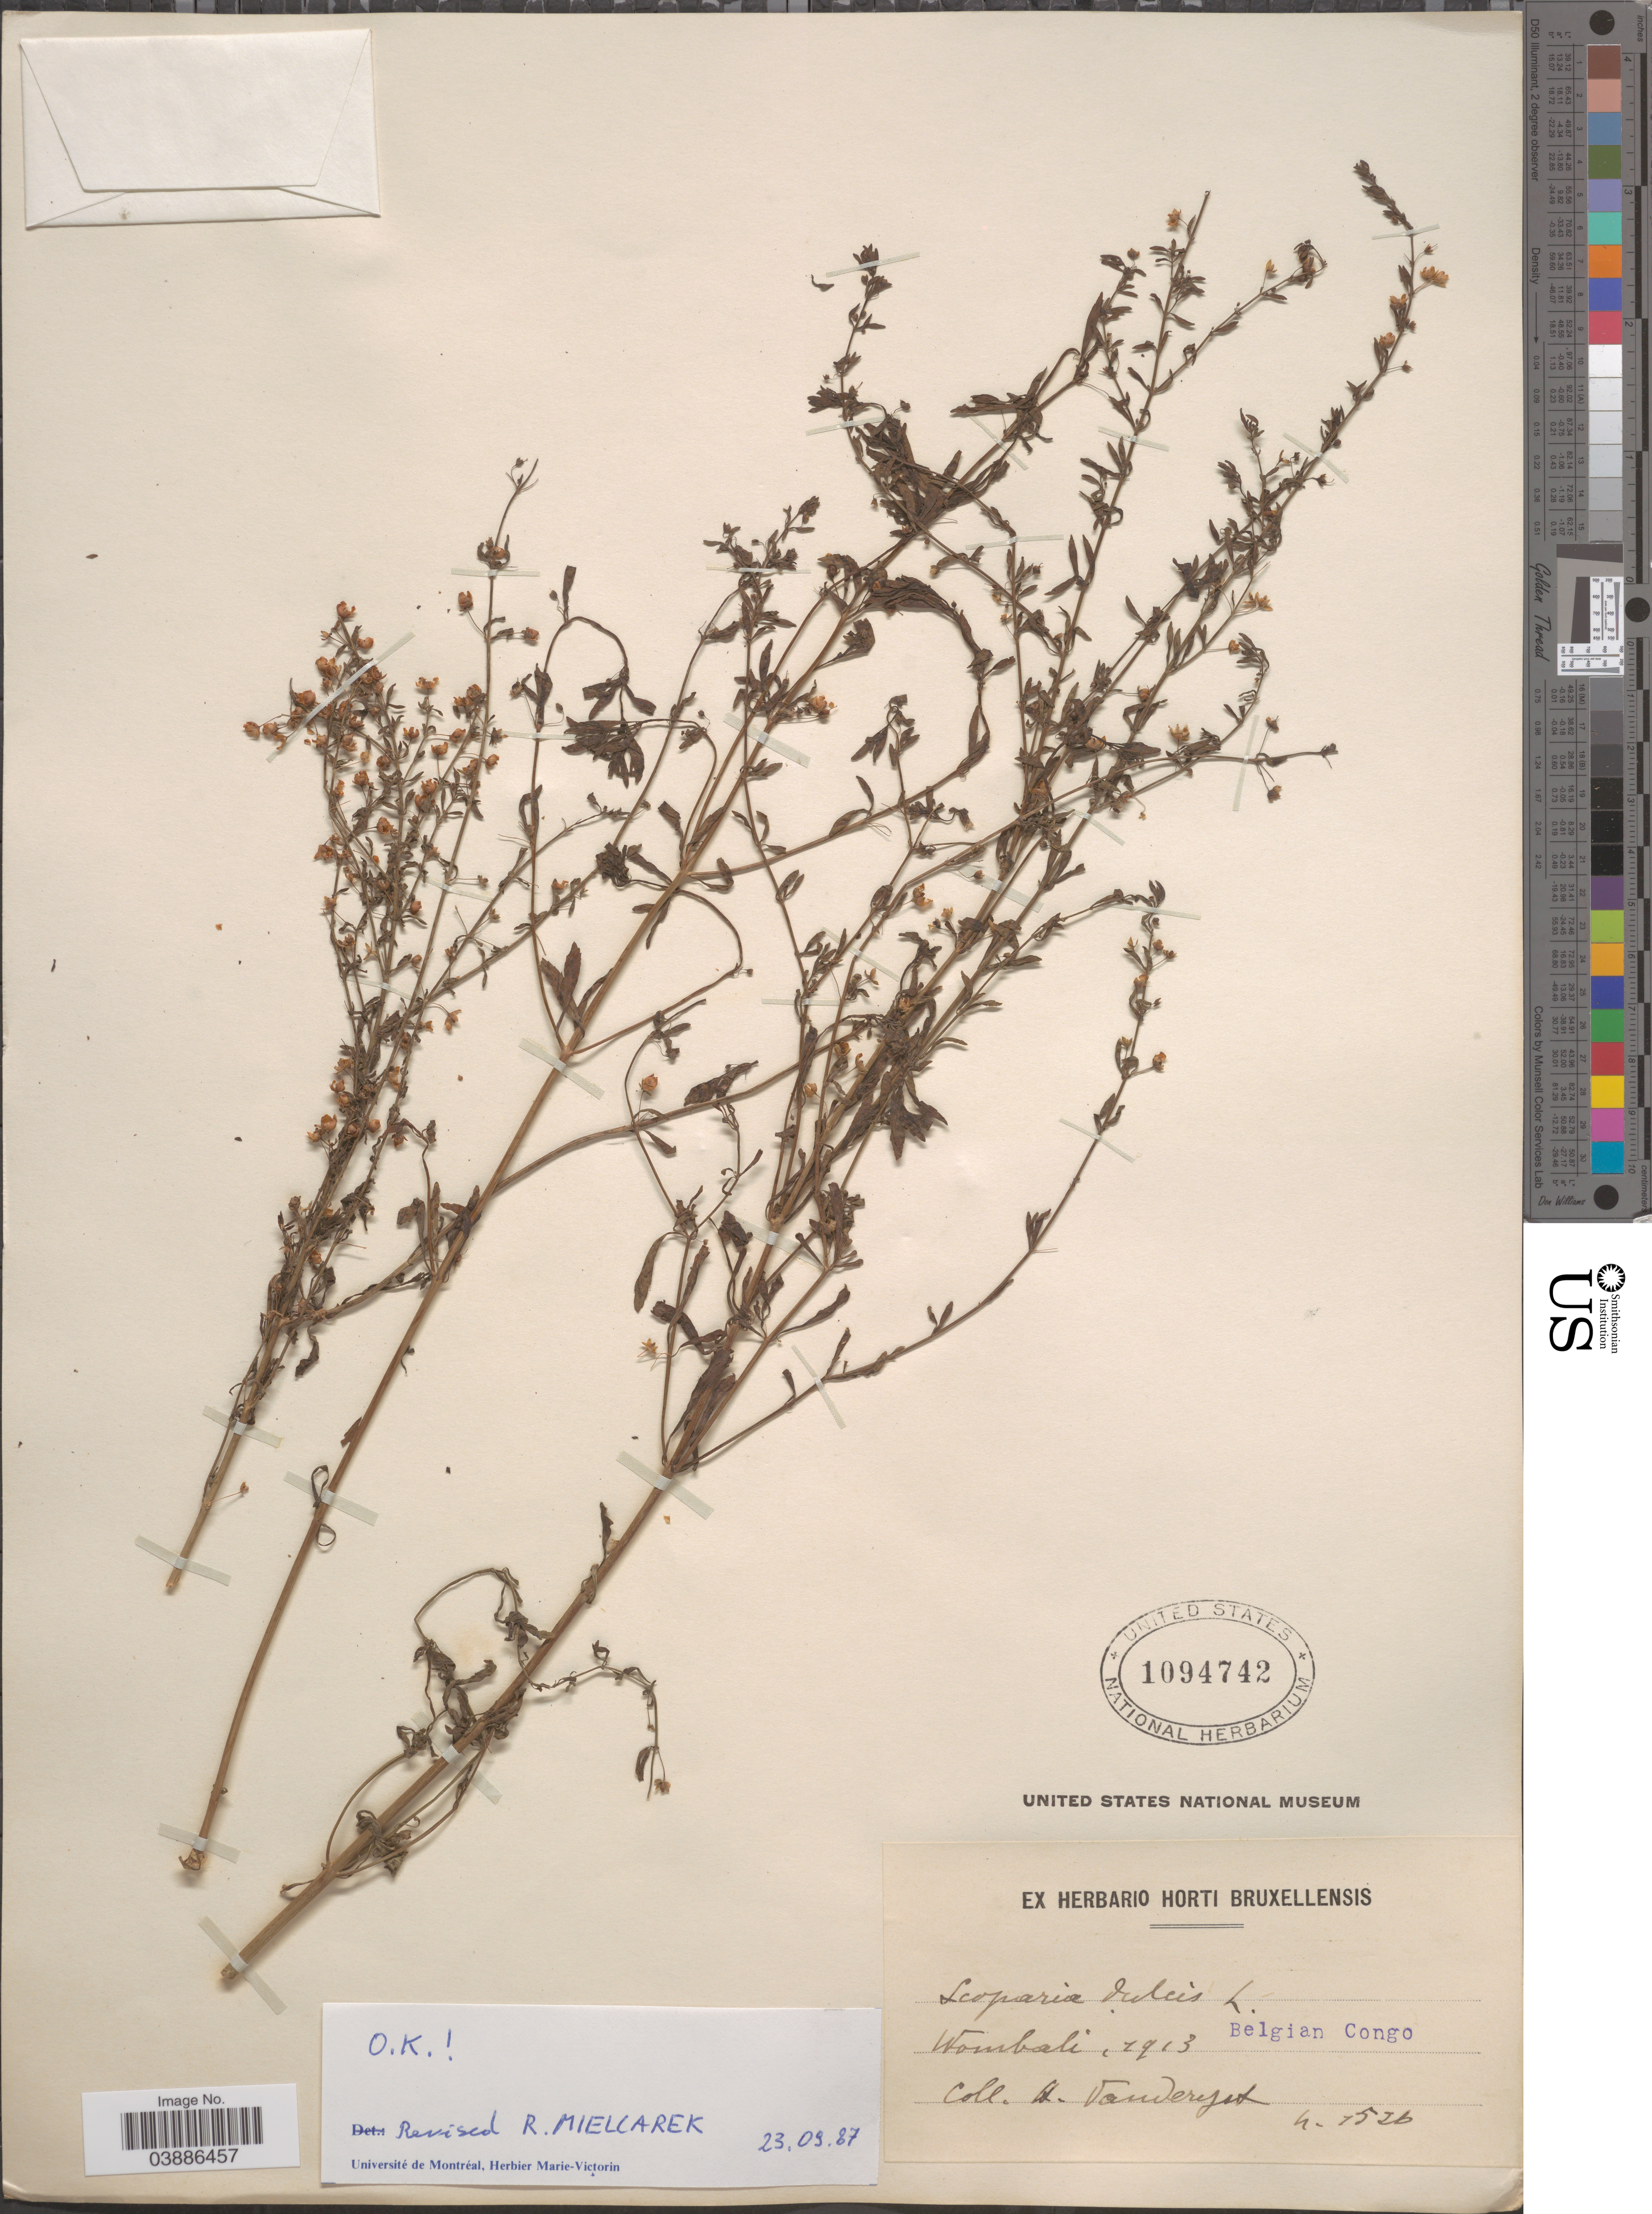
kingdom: Plantae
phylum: Tracheophyta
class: Magnoliopsida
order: Lamiales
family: Plantaginaceae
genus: Scoparia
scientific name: Scoparia dulcis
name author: L.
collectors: H. J. R. Vanderyst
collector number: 1526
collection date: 1913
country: Congo, Democratic Republic of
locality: Wombali, Belgian Congo.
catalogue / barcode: US 1094742